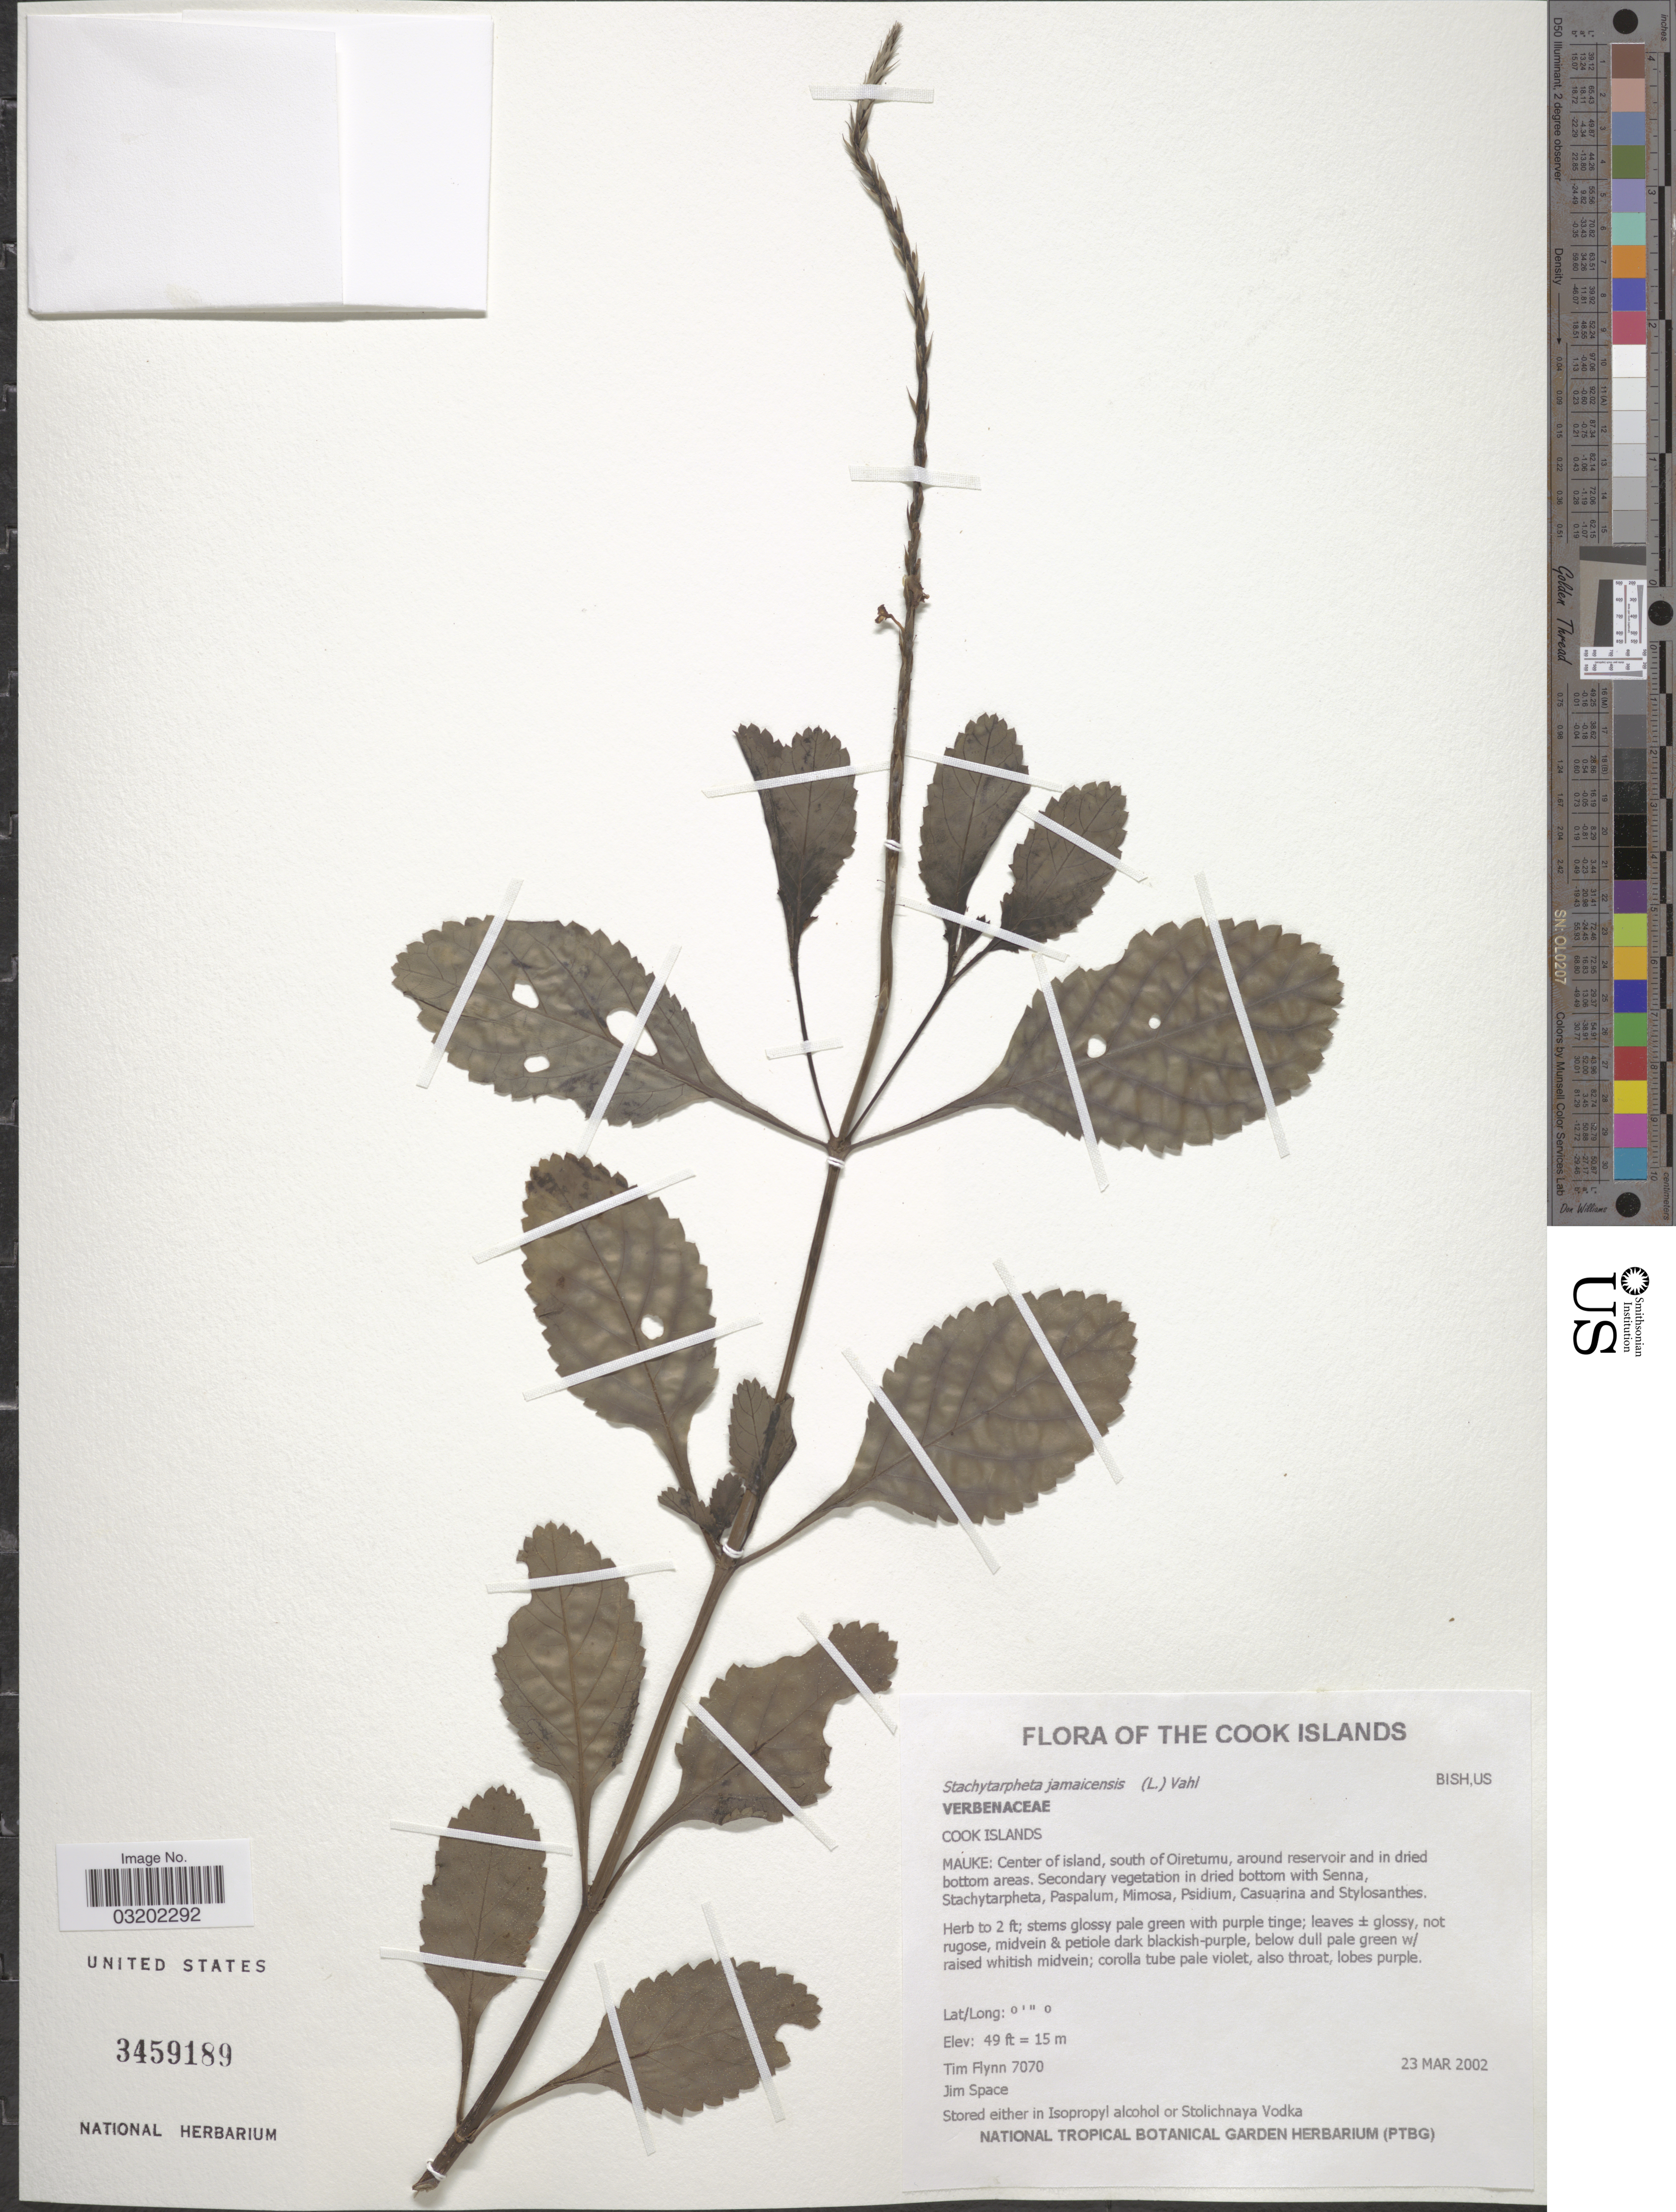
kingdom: Plantae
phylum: Tracheophyta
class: Magnoliopsida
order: Lamiales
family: Verbenaceae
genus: Stachytarpheta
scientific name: Stachytarpheta jamaicensis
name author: (L.) Vahl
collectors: T. Flynn & J. Space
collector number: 7070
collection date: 2002-03-23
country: Cook Islands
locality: Mauke: Center of island, south of Oiretumu, around reservoir and in dried bottom areas.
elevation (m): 15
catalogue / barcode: US 3459189